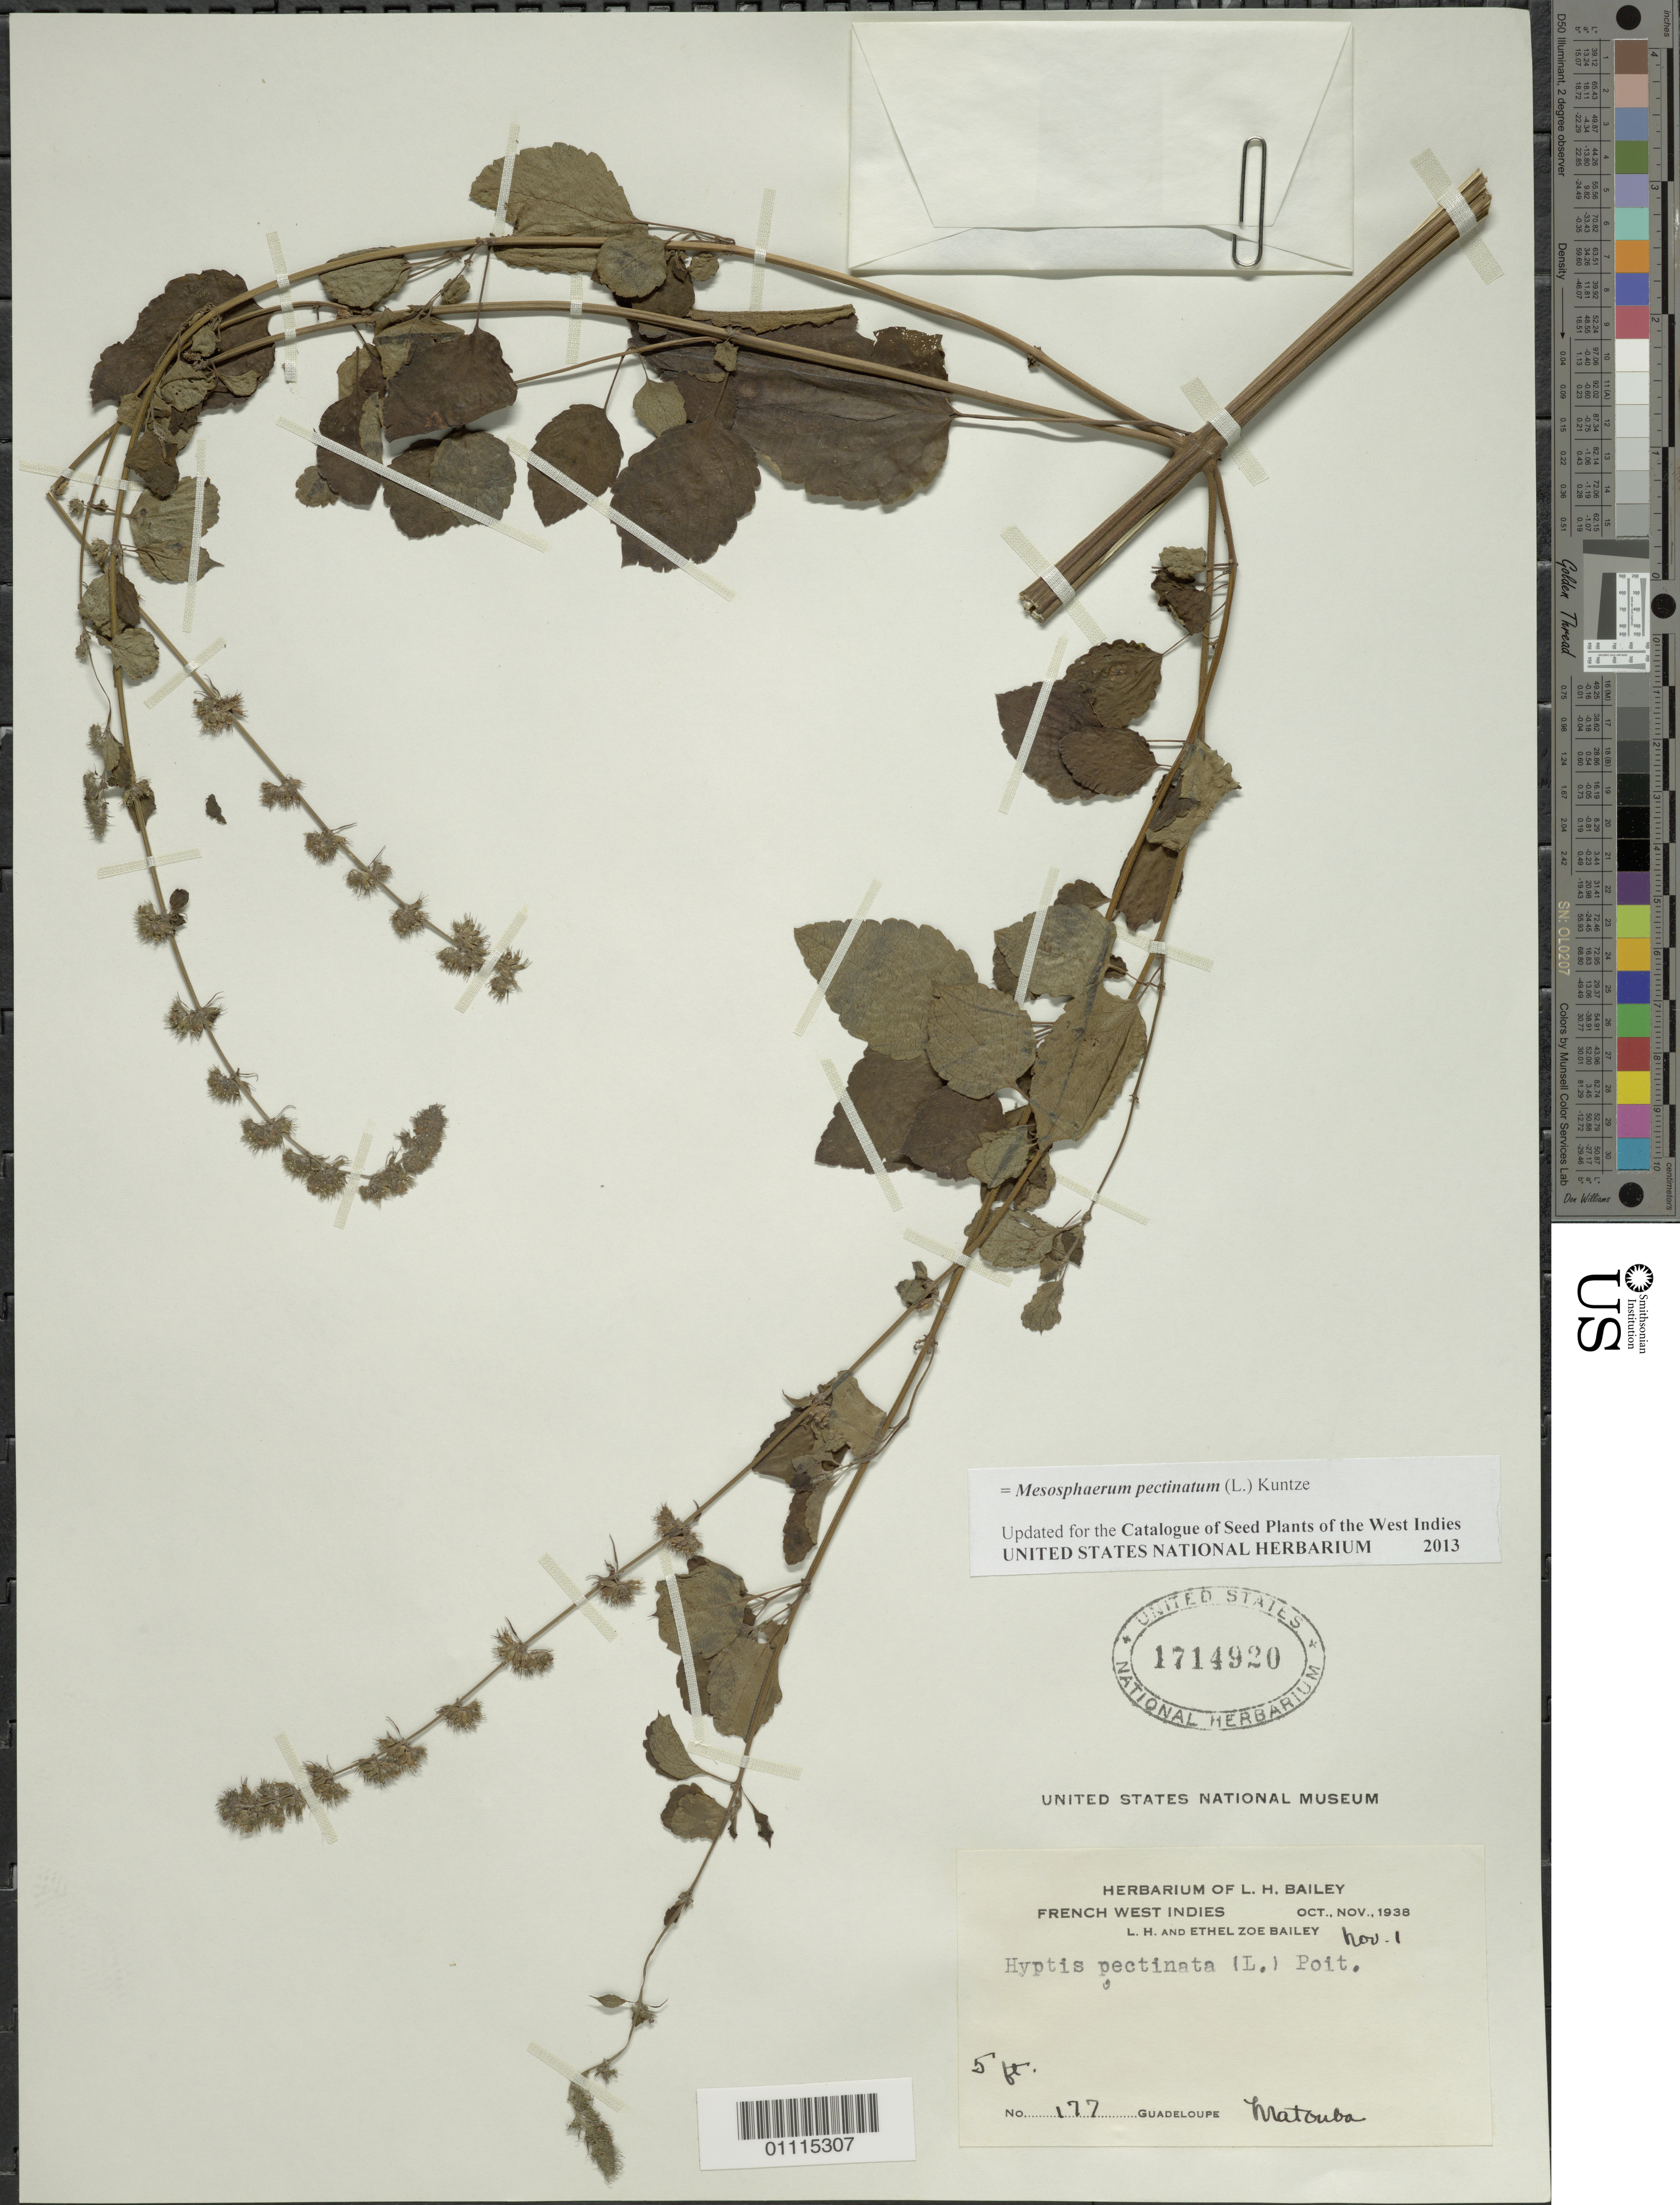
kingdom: Plantae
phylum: Tracheophyta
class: Magnoliopsida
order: Lamiales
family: Lamiaceae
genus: Mesosphaerum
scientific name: Mesosphaerum pectinatum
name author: (L.) Kuntze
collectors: L. H. Bailey & E. Z. Bailey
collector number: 177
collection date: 1938-11-01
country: Guadeloupe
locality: Matouba.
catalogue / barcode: US 1714920